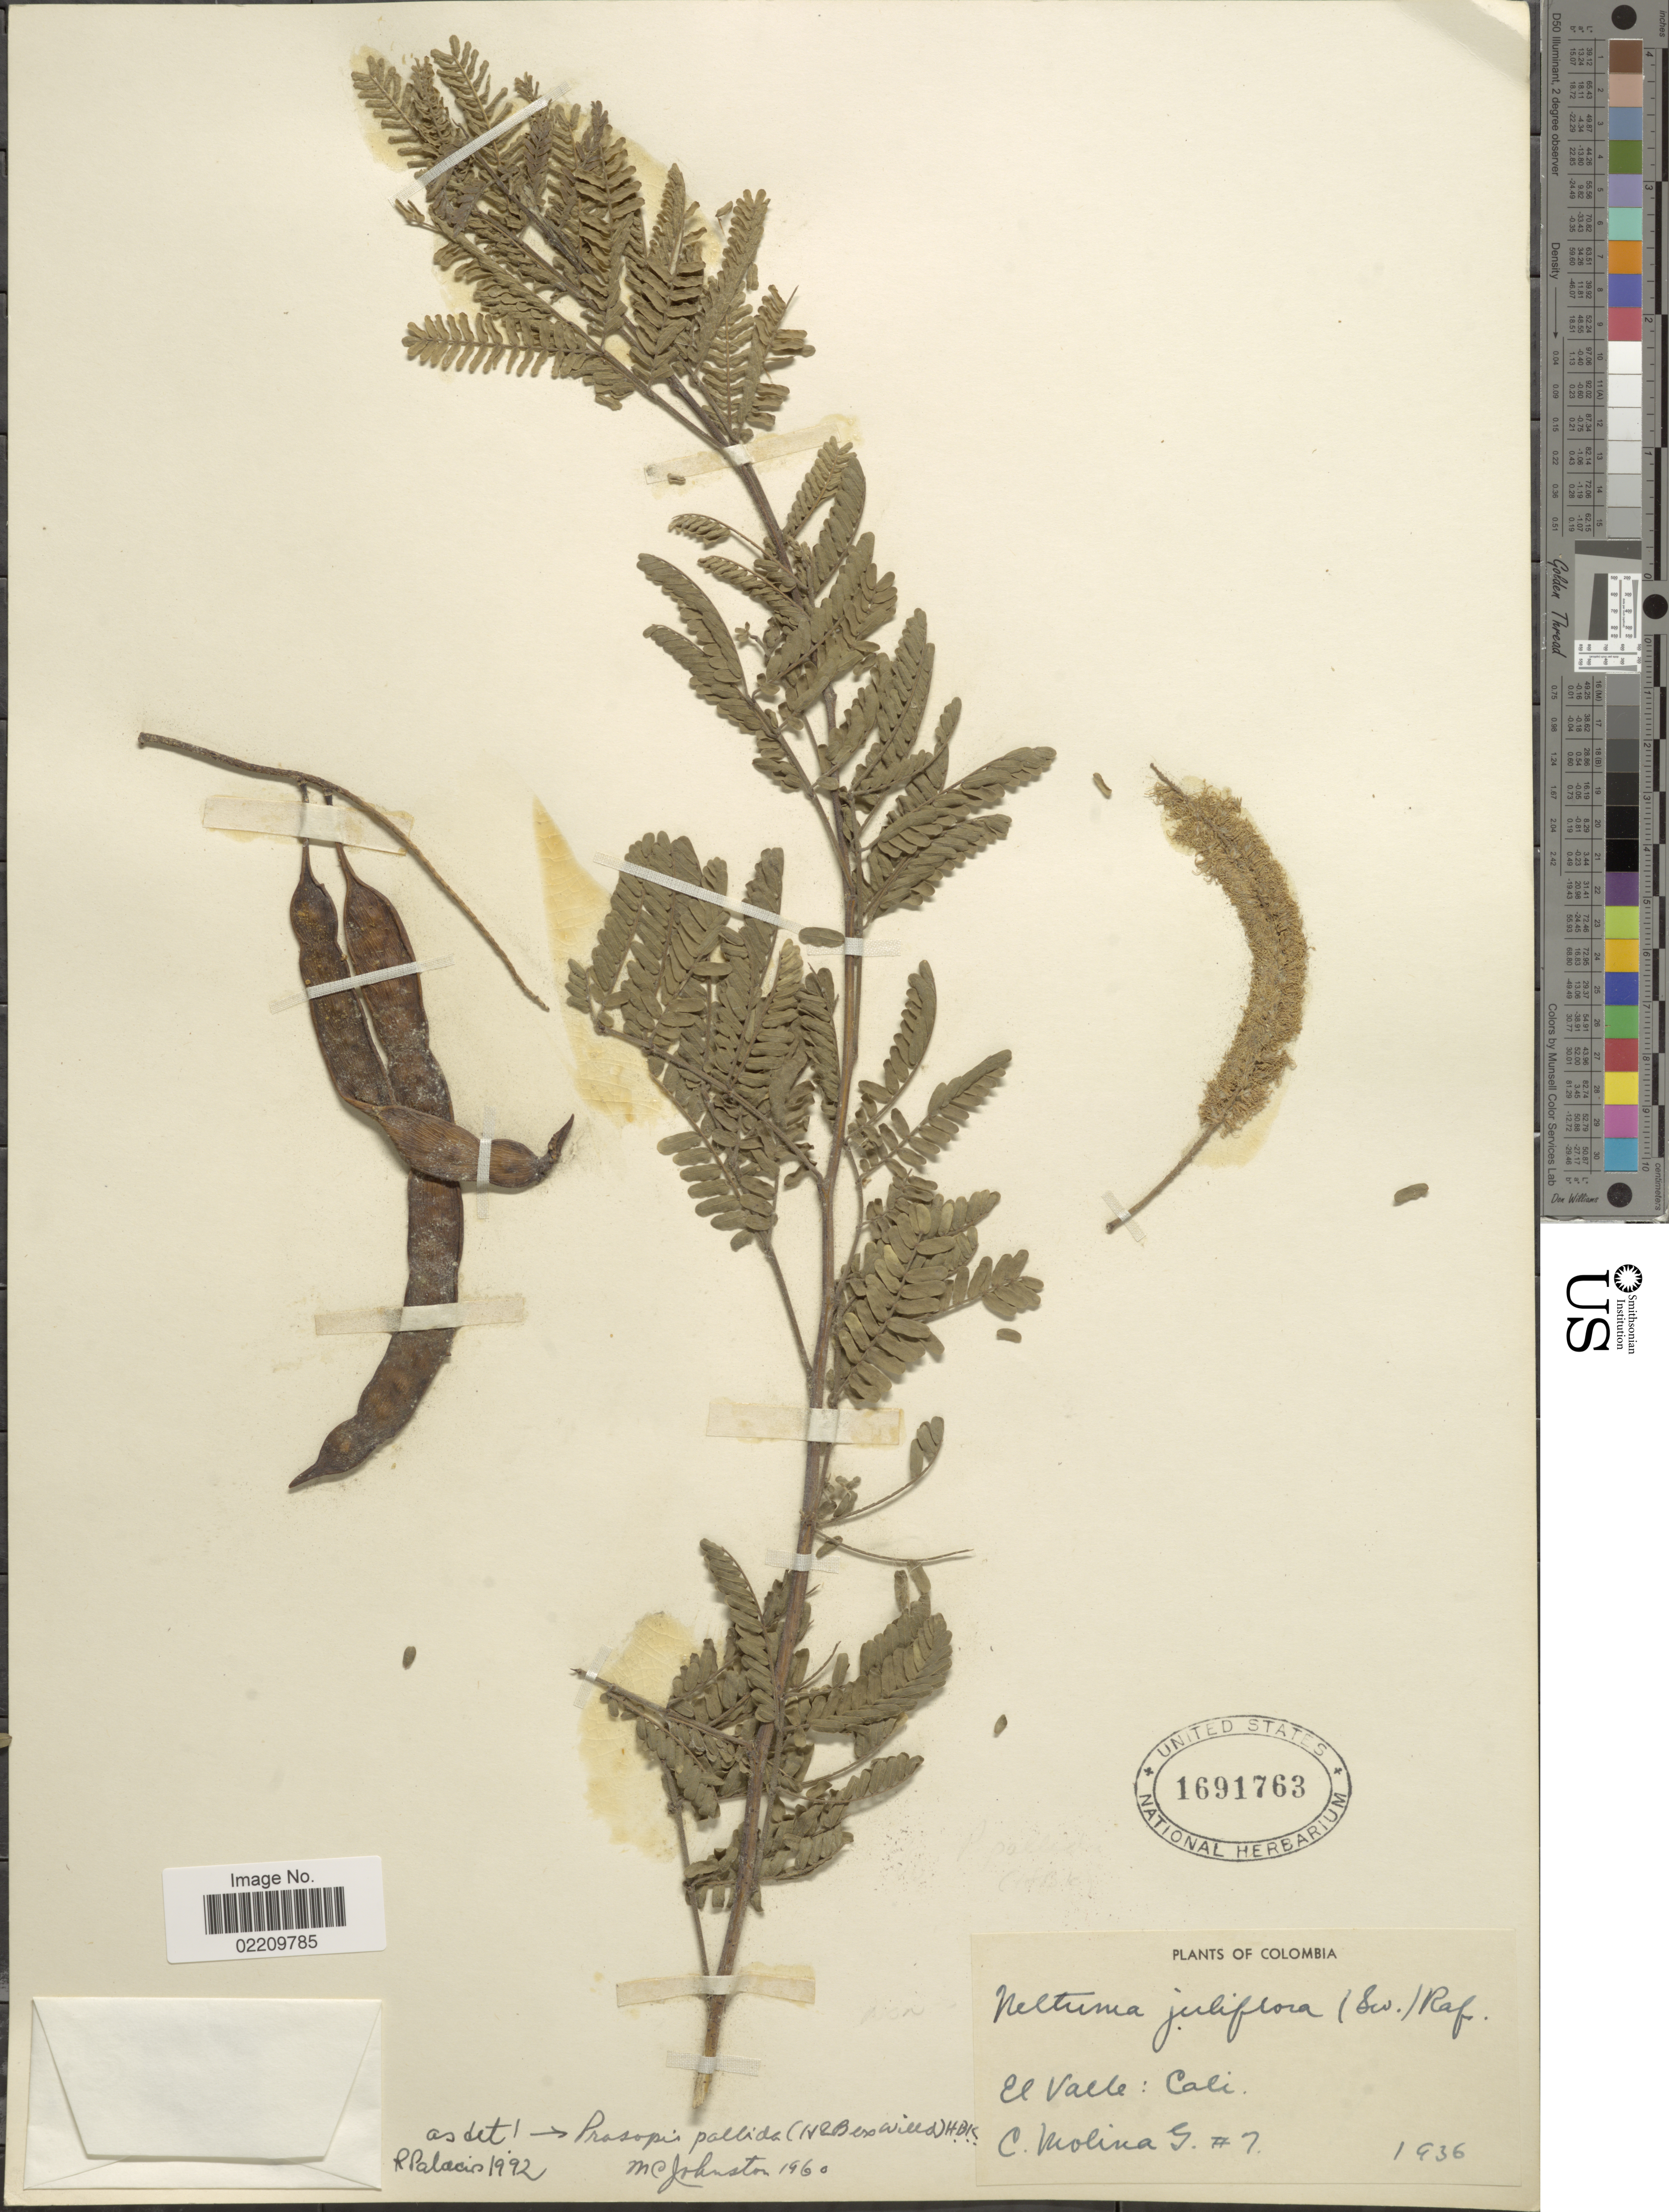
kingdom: Plantae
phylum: Tracheophyta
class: Magnoliopsida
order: Fabales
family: Fabaceae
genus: Neltuma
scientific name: Neltuma pallida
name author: (Humb. & Bonpl. ex Willd.) C. E. Hughes & G.P. Lewis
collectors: C. Molina G.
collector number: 7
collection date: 1936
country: Colombia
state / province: Valle del Cauca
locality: El Valle: Cali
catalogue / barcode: US 1691763